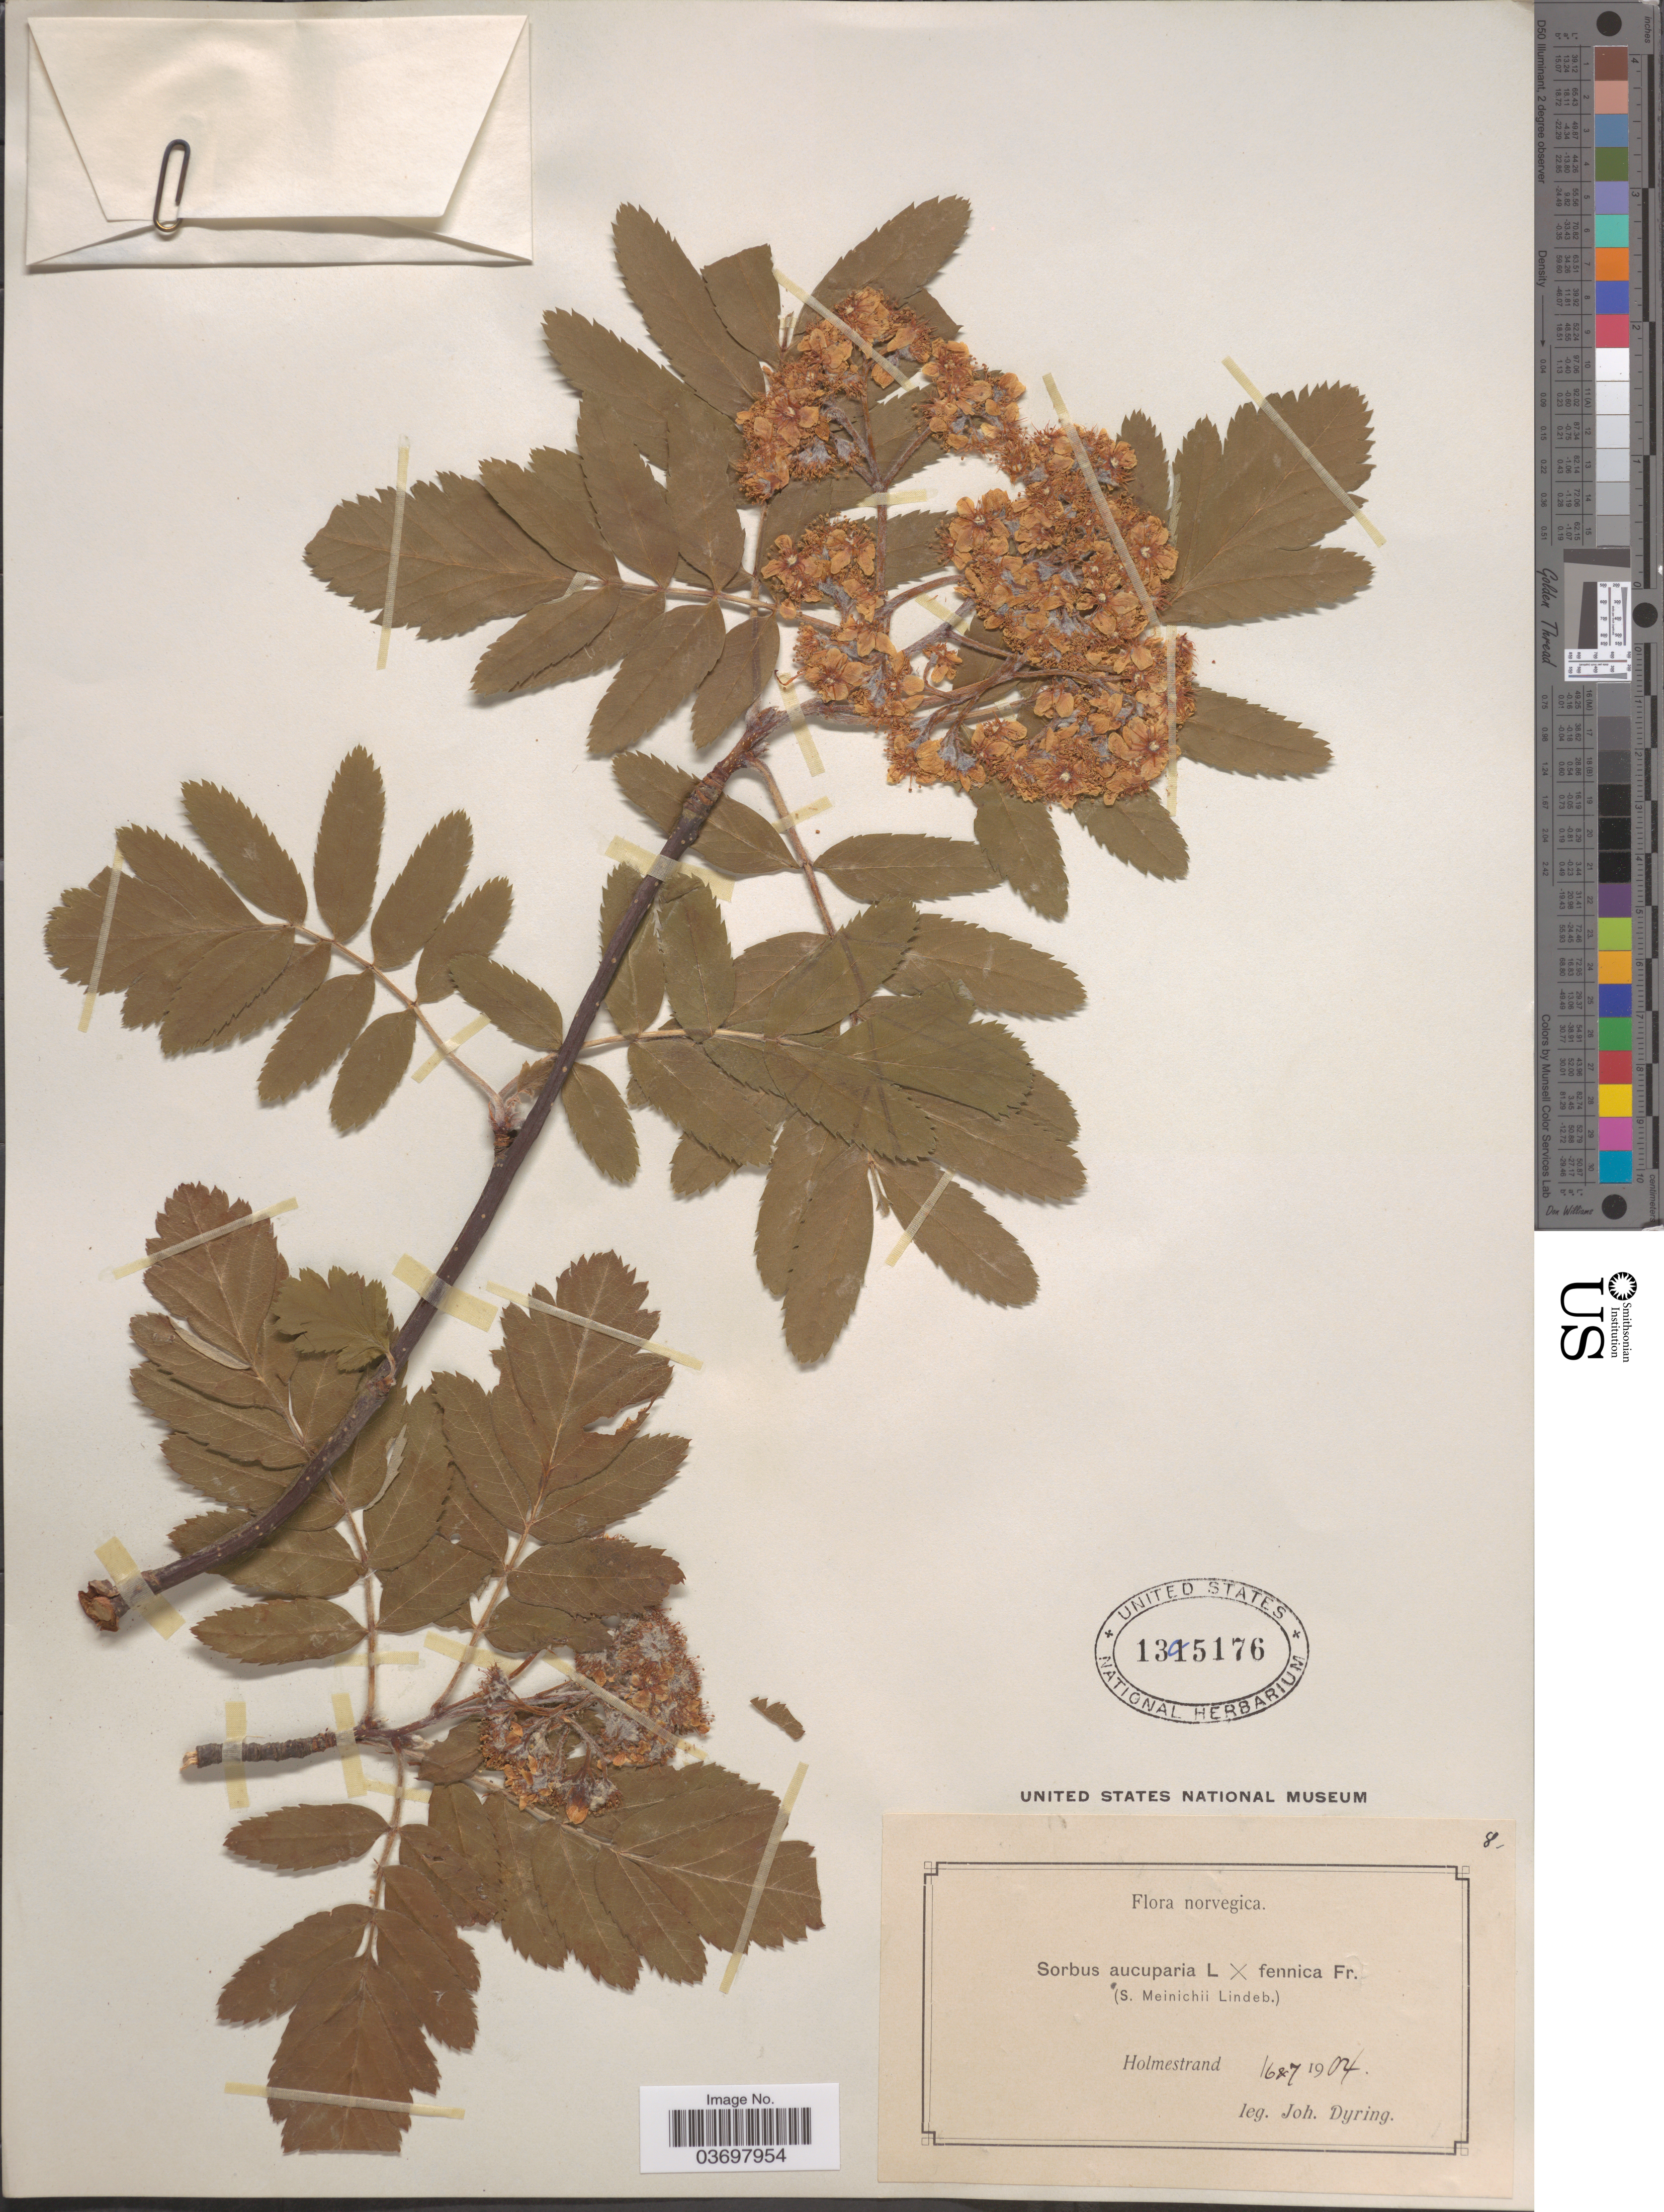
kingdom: Plantae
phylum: Tracheophyta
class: Magnoliopsida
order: Rosales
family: Rosaceae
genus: Sorbus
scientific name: Sorbus aucuparia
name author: L.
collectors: J. Dyring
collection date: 1904-07-16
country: Norway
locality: Norvegica. Holmestrand.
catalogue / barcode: US 1395176